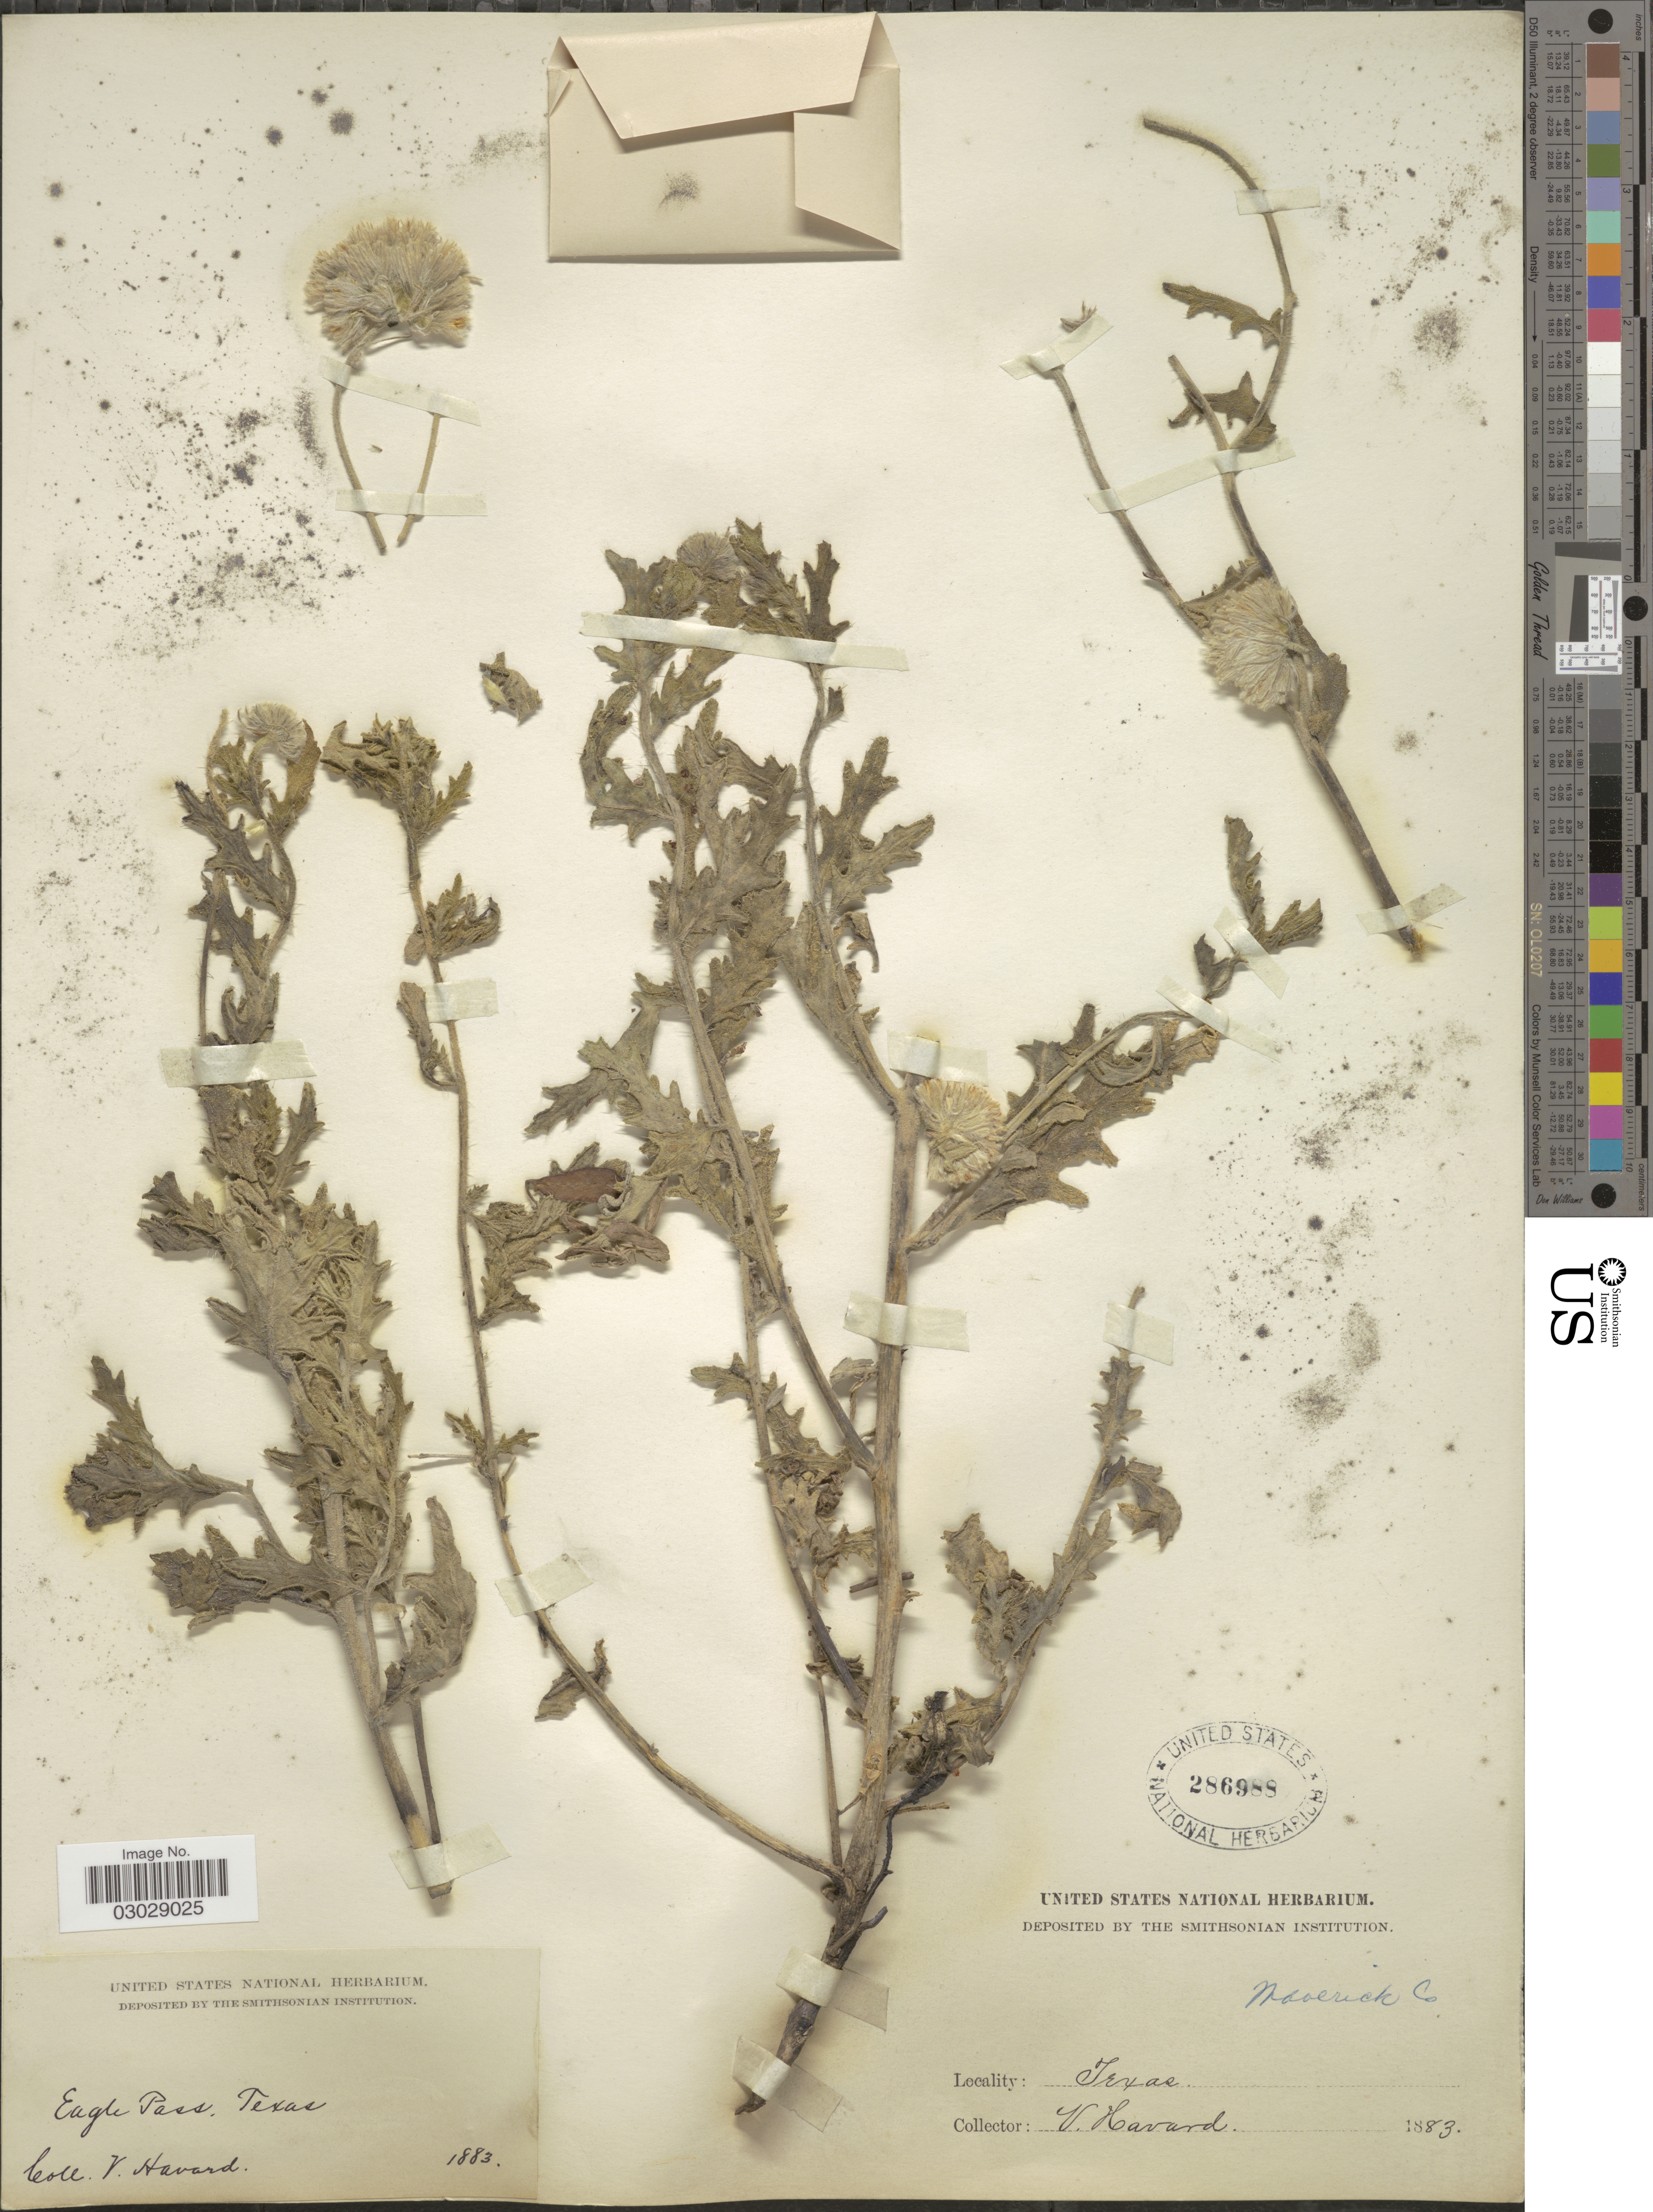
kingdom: Plantae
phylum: Tracheophyta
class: Magnoliopsida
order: Cornales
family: Loasaceae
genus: Cevallia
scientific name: Cevallia sinuata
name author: Lag.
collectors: V. Havard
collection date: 1883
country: United States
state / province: Texas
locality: Eagle Pass. Maverick Co.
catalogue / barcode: US 286988